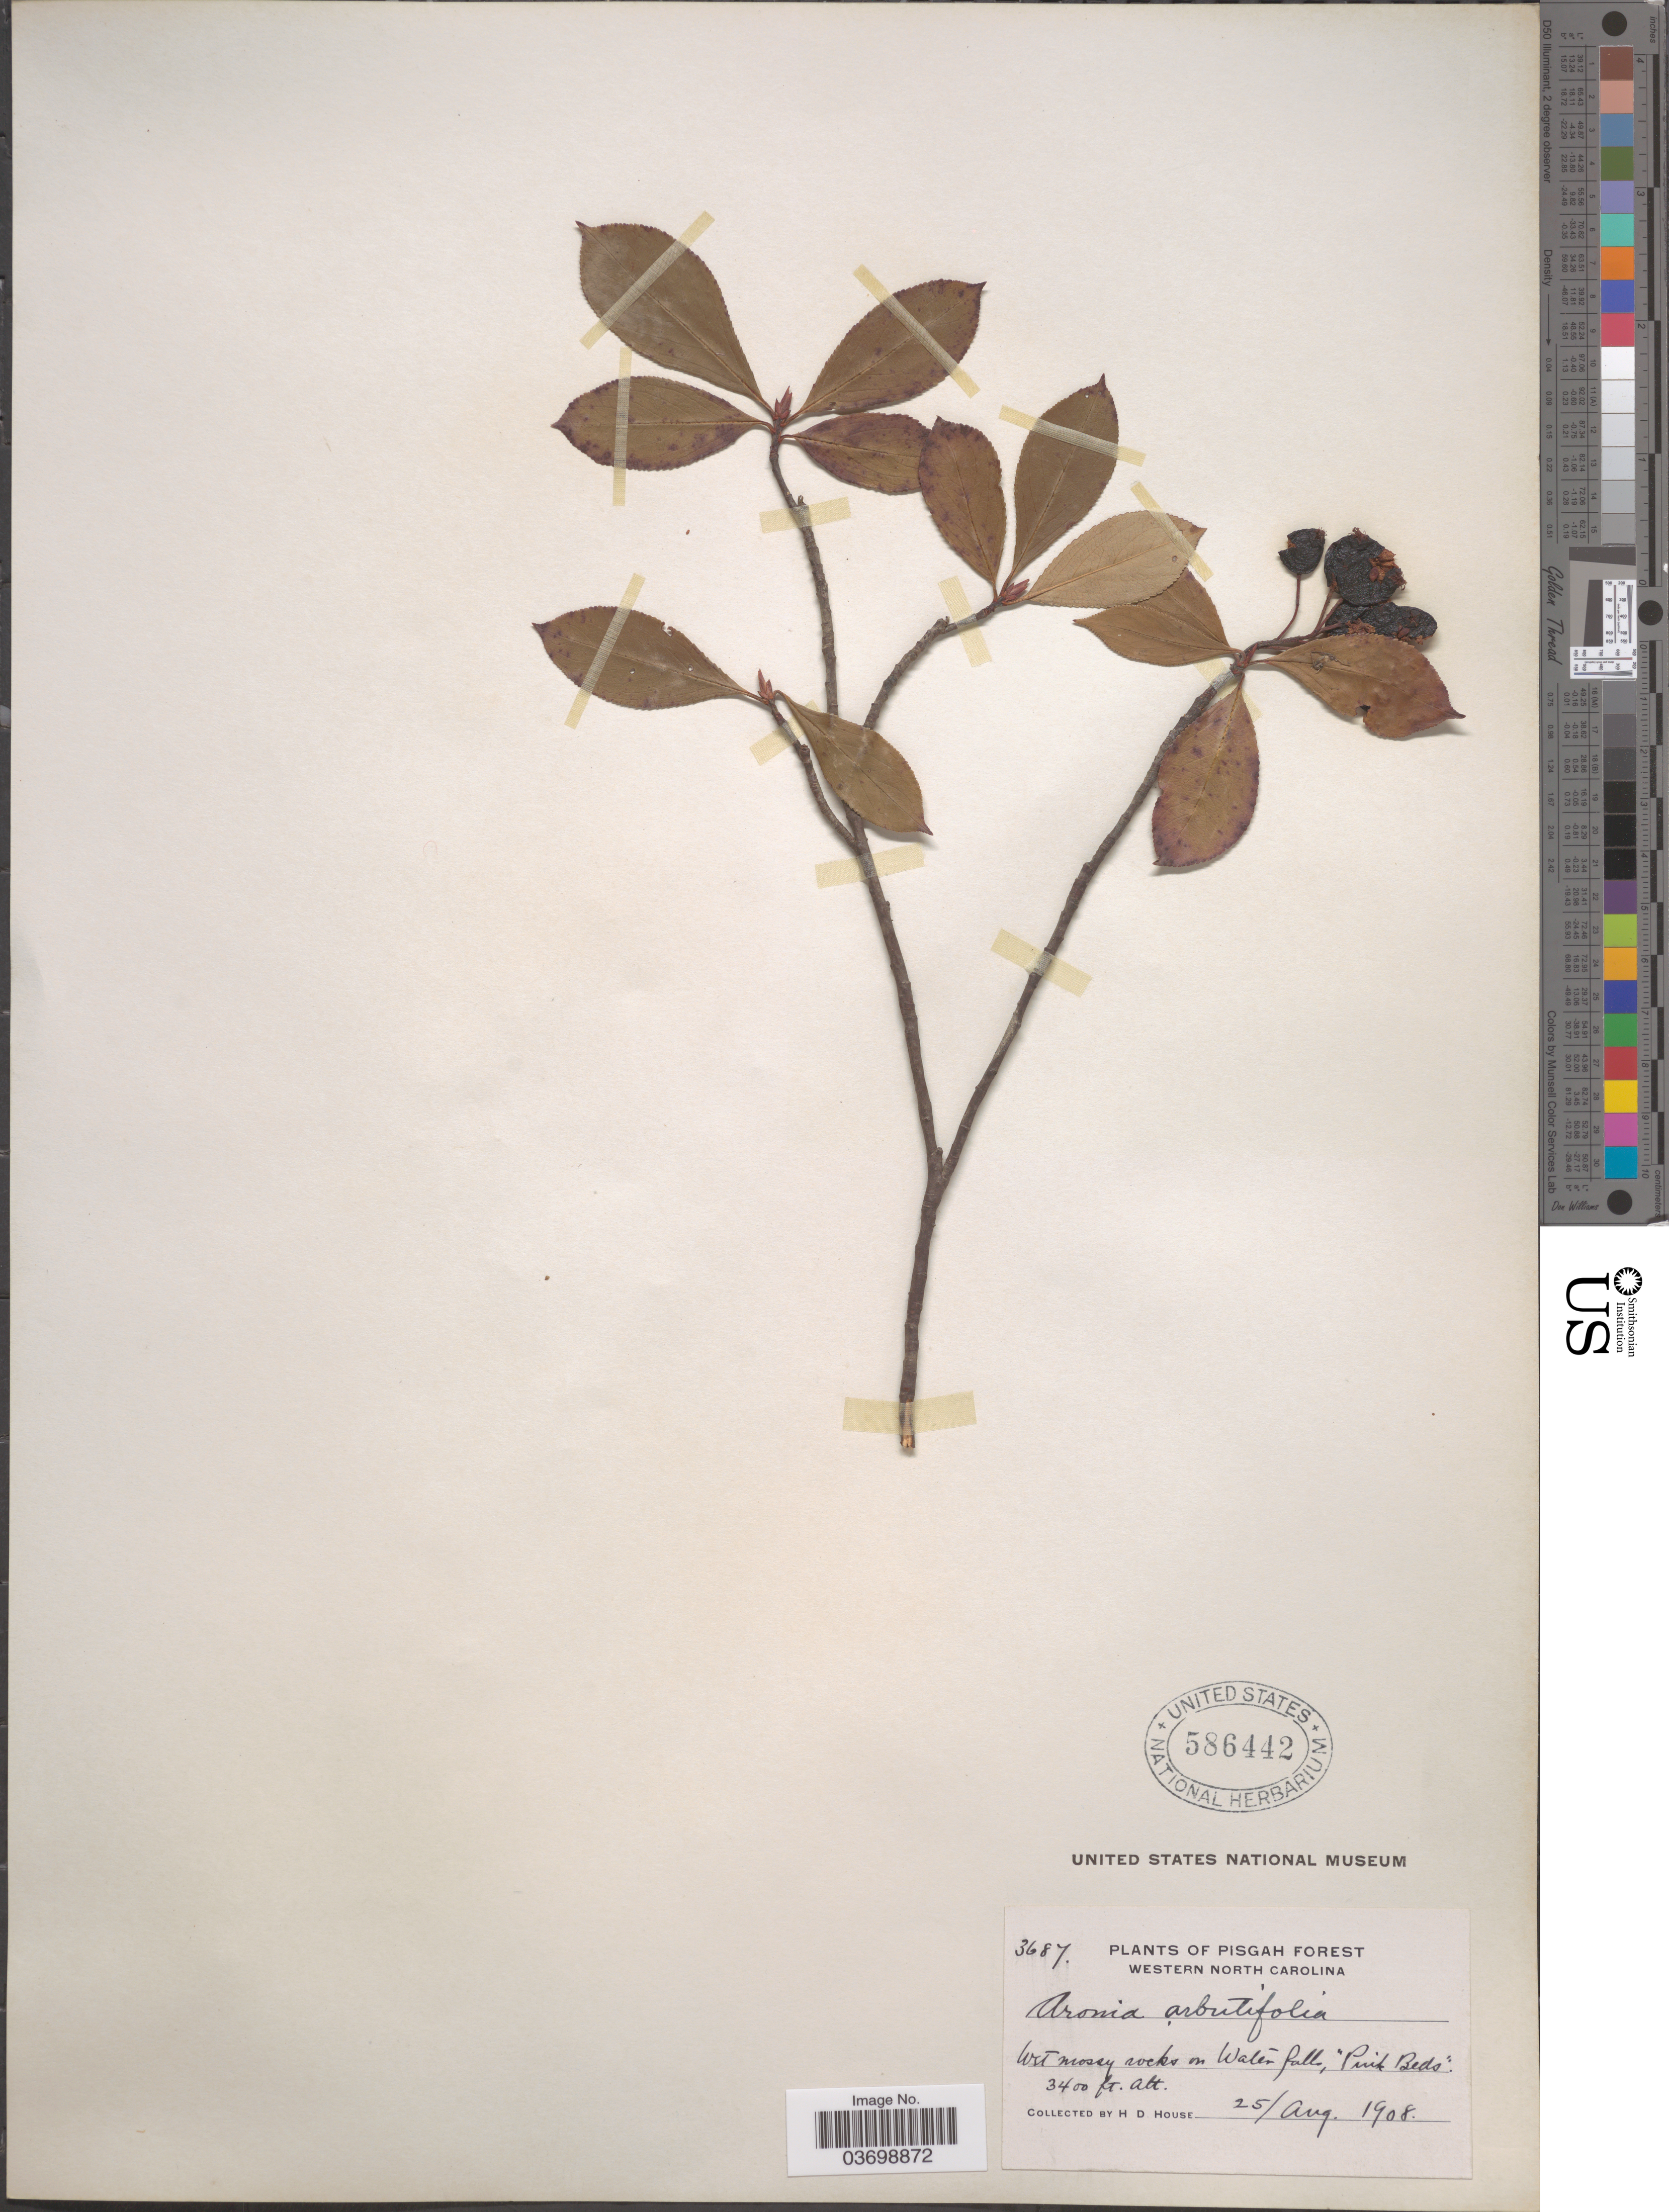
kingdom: Plantae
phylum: Tracheophyta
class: Magnoliopsida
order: Rosales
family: Rosaceae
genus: Aronia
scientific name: Aronia melanocarpa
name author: (Michx.) Elliott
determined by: Strong, M. T., (US), Smithsonian Institution - National Museum of Natural History (UNITED STATES)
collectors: H. D. House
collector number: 3687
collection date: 1908-08-25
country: United States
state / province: North Carolina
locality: Pisgah Forest, Western North Carolina. Wet mossy rocks on Water falls.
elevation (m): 1036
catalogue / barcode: US 586442